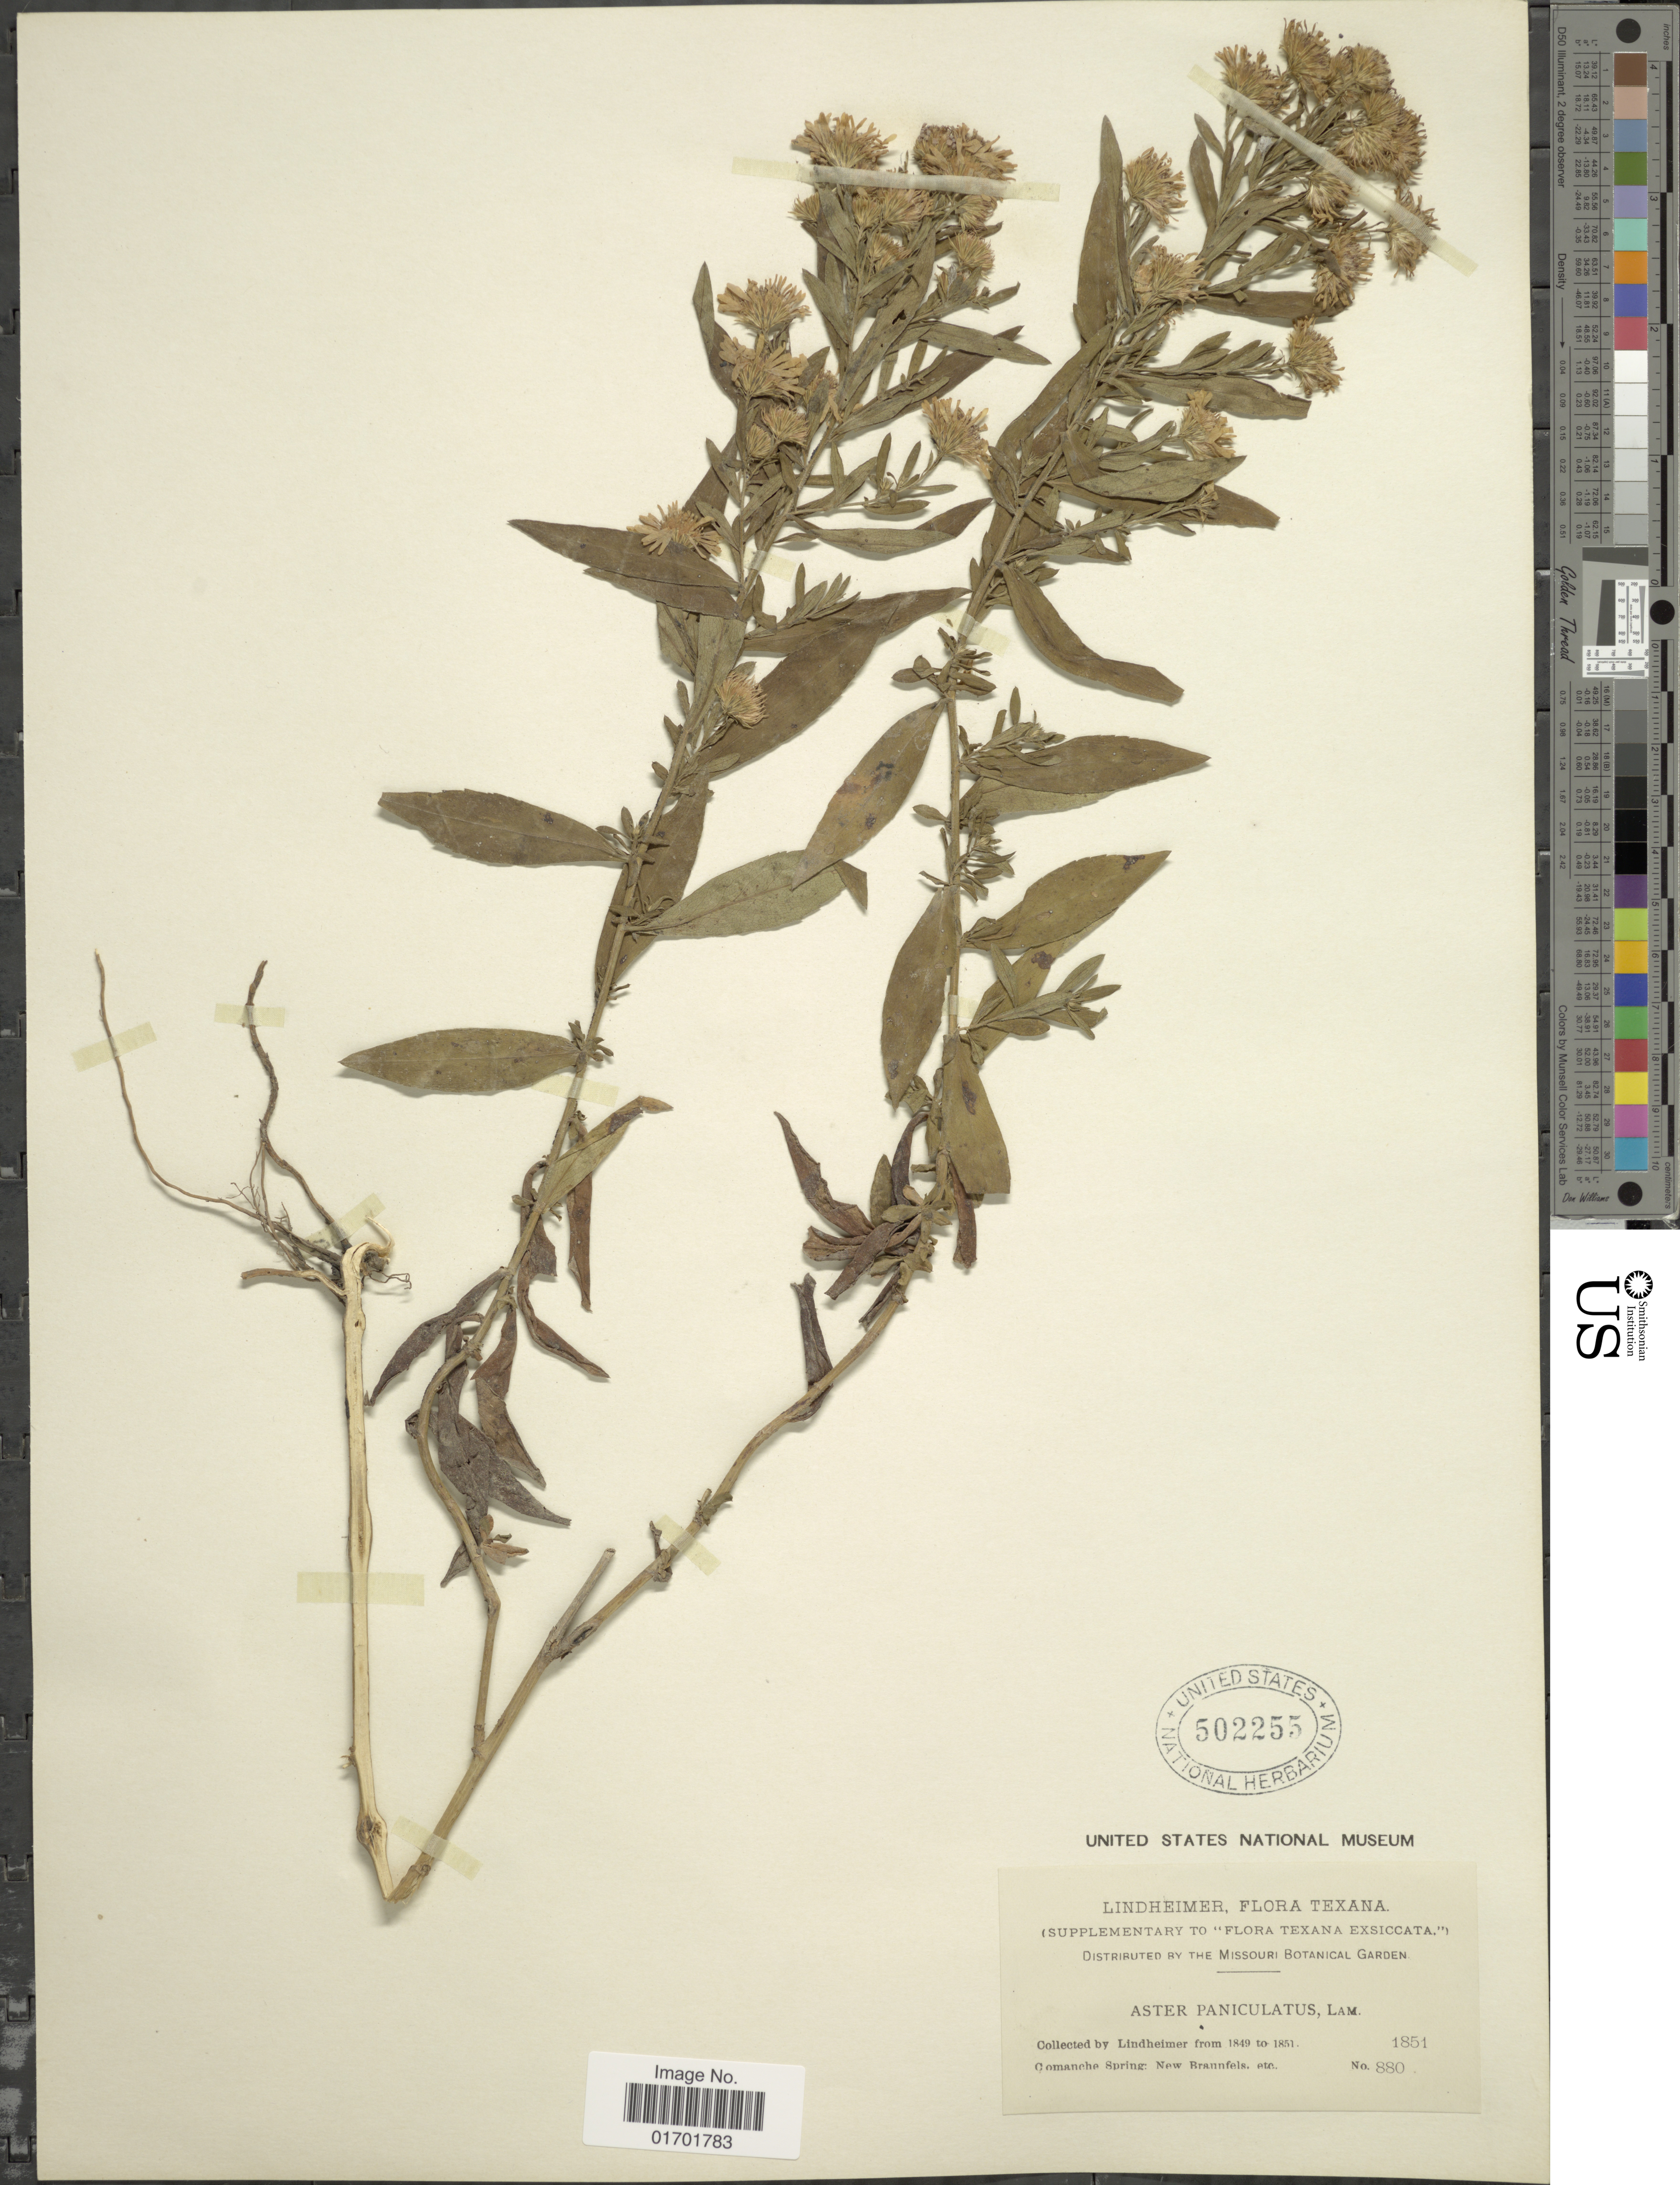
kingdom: Plantae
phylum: Tracheophyta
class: Magnoliopsida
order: Asterales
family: Asteraceae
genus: Symphyotrichum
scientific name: Symphyotrichum lanceolatum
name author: (Willd.) G.L. Nesom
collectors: -. Lindheimer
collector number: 880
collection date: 1851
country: United States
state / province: Texas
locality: Comanche Spring: New Braunnfels.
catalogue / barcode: US 502255